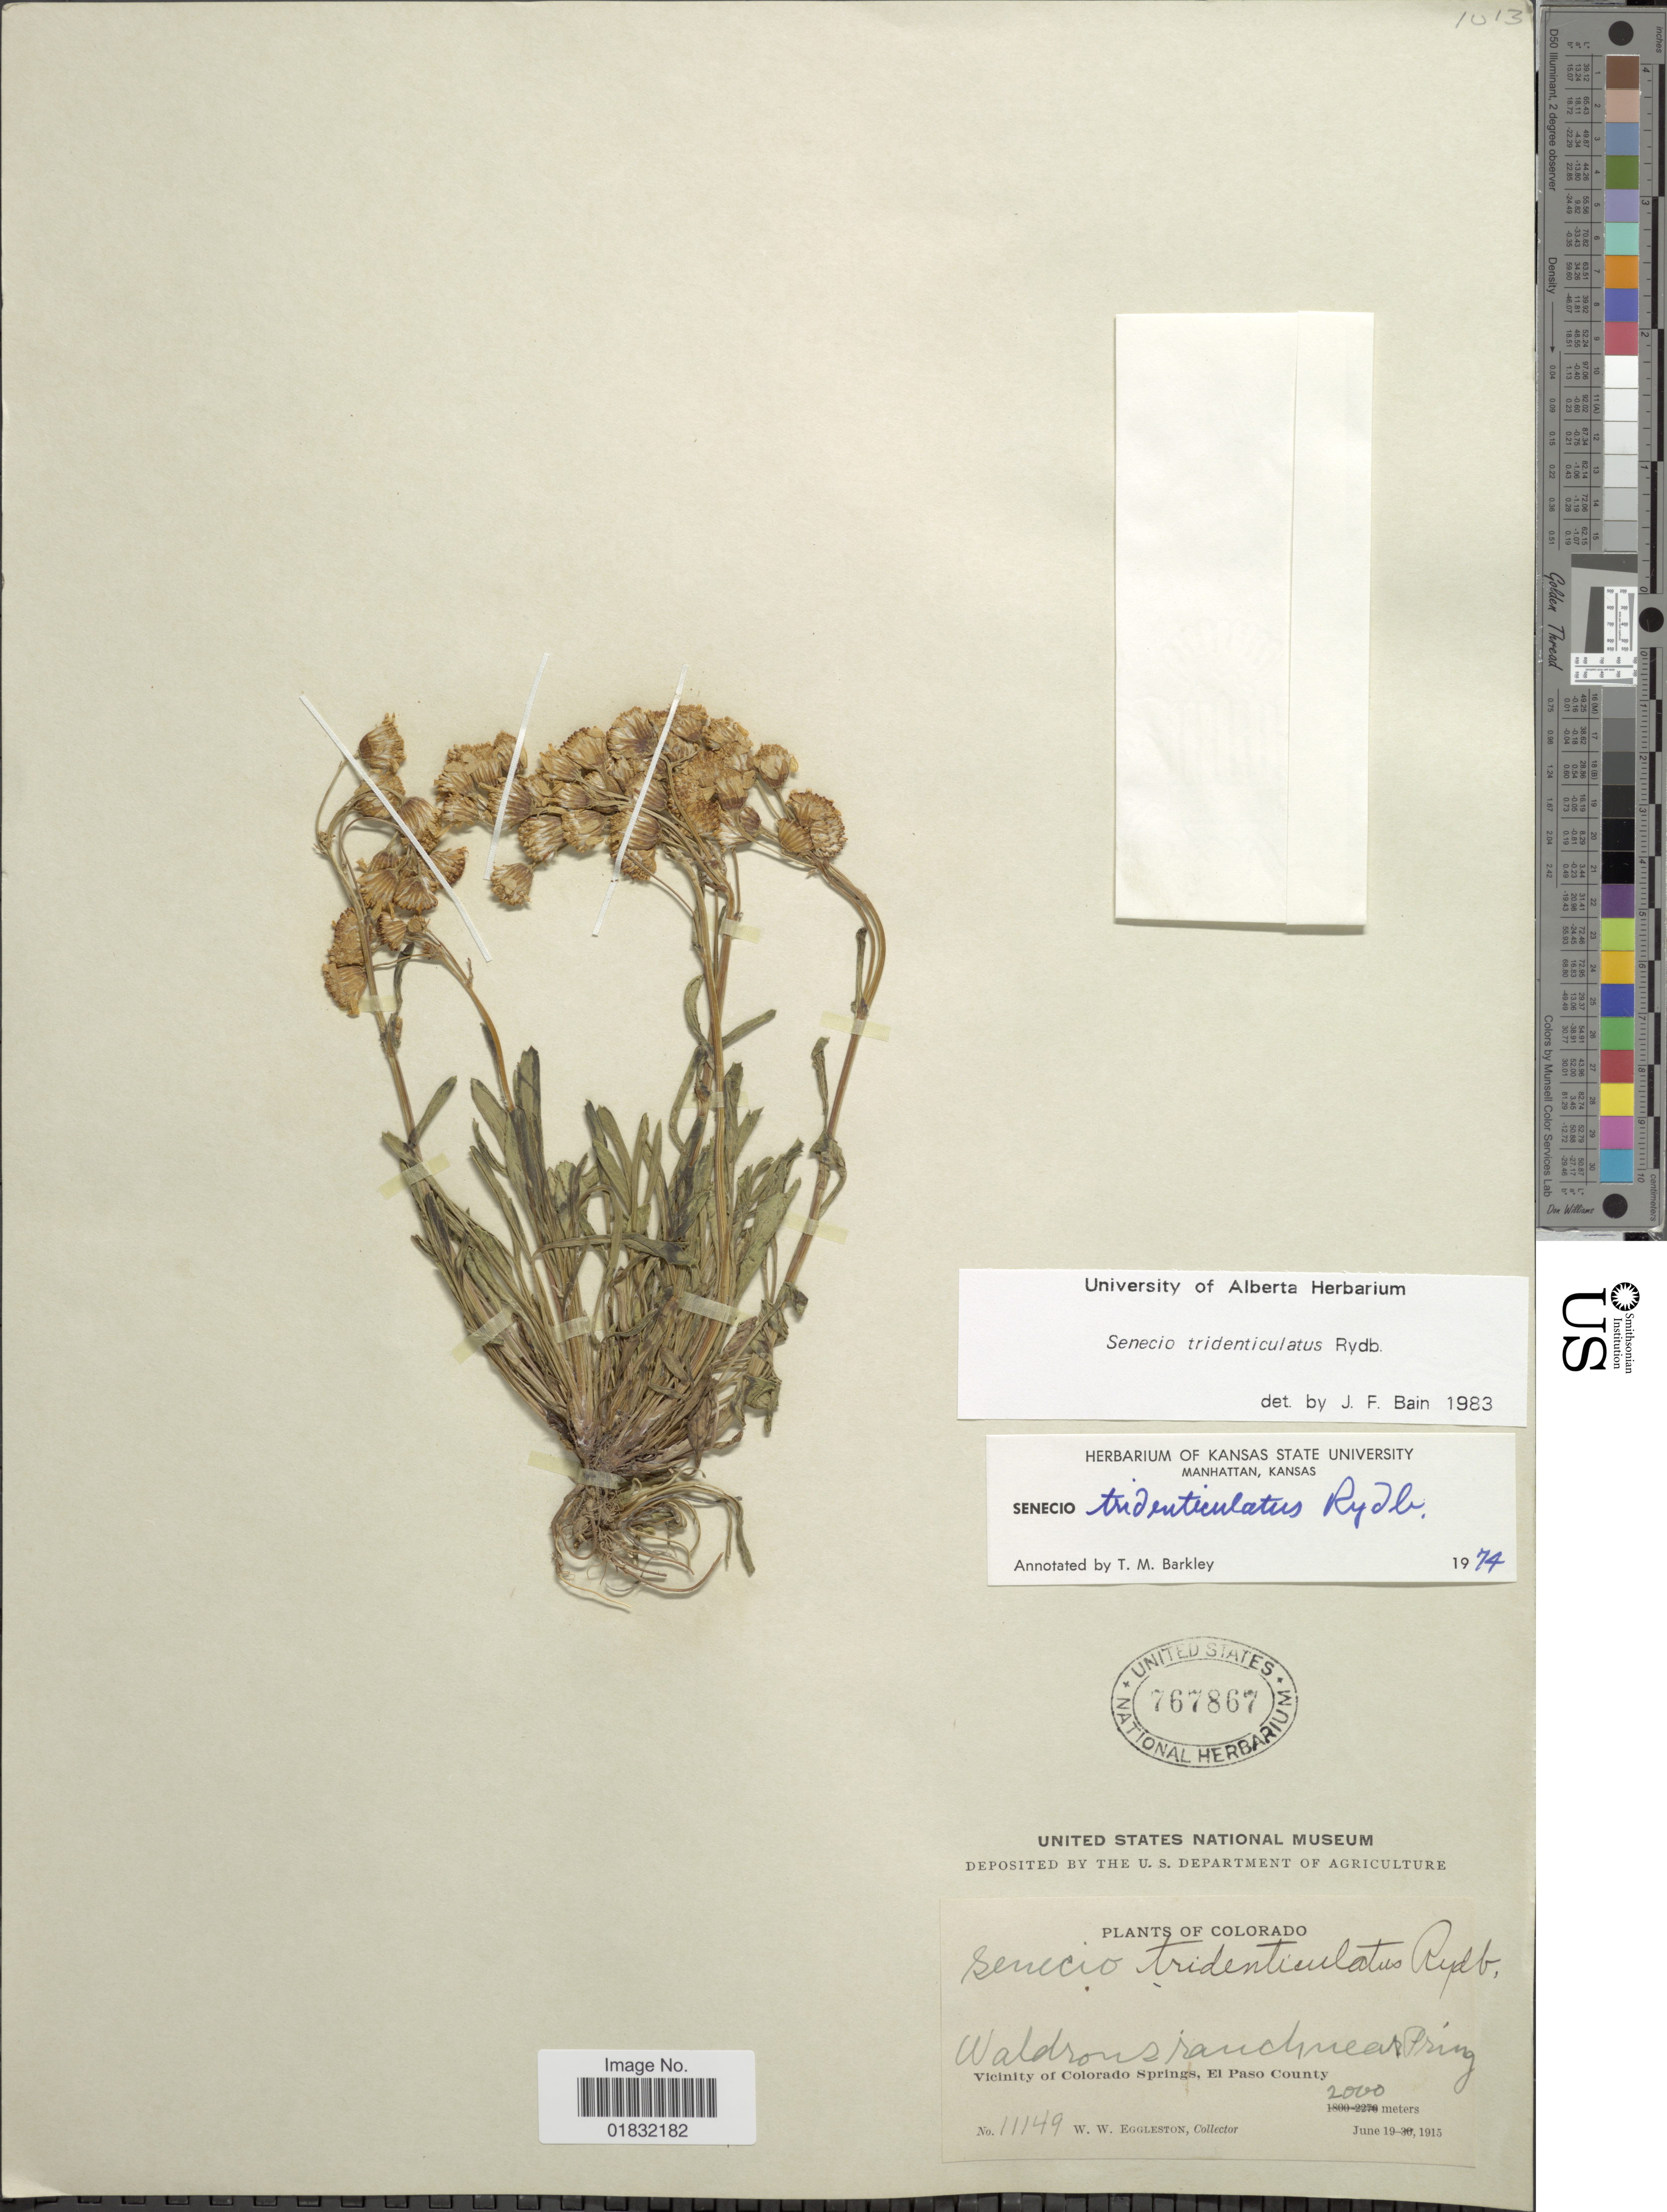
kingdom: Plantae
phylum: Tracheophyta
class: Magnoliopsida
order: Asterales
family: Asteraceae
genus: Packera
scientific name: Packera tridenticulata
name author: (Rydb.) W.A. Weber & Á. Löve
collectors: W. W. Eggleston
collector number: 11149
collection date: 1915-06-19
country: United States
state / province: Colorado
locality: Waldrons ranch near Pring, Vicinity of Colorado Springs, El Paso County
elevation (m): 2000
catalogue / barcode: US 767867